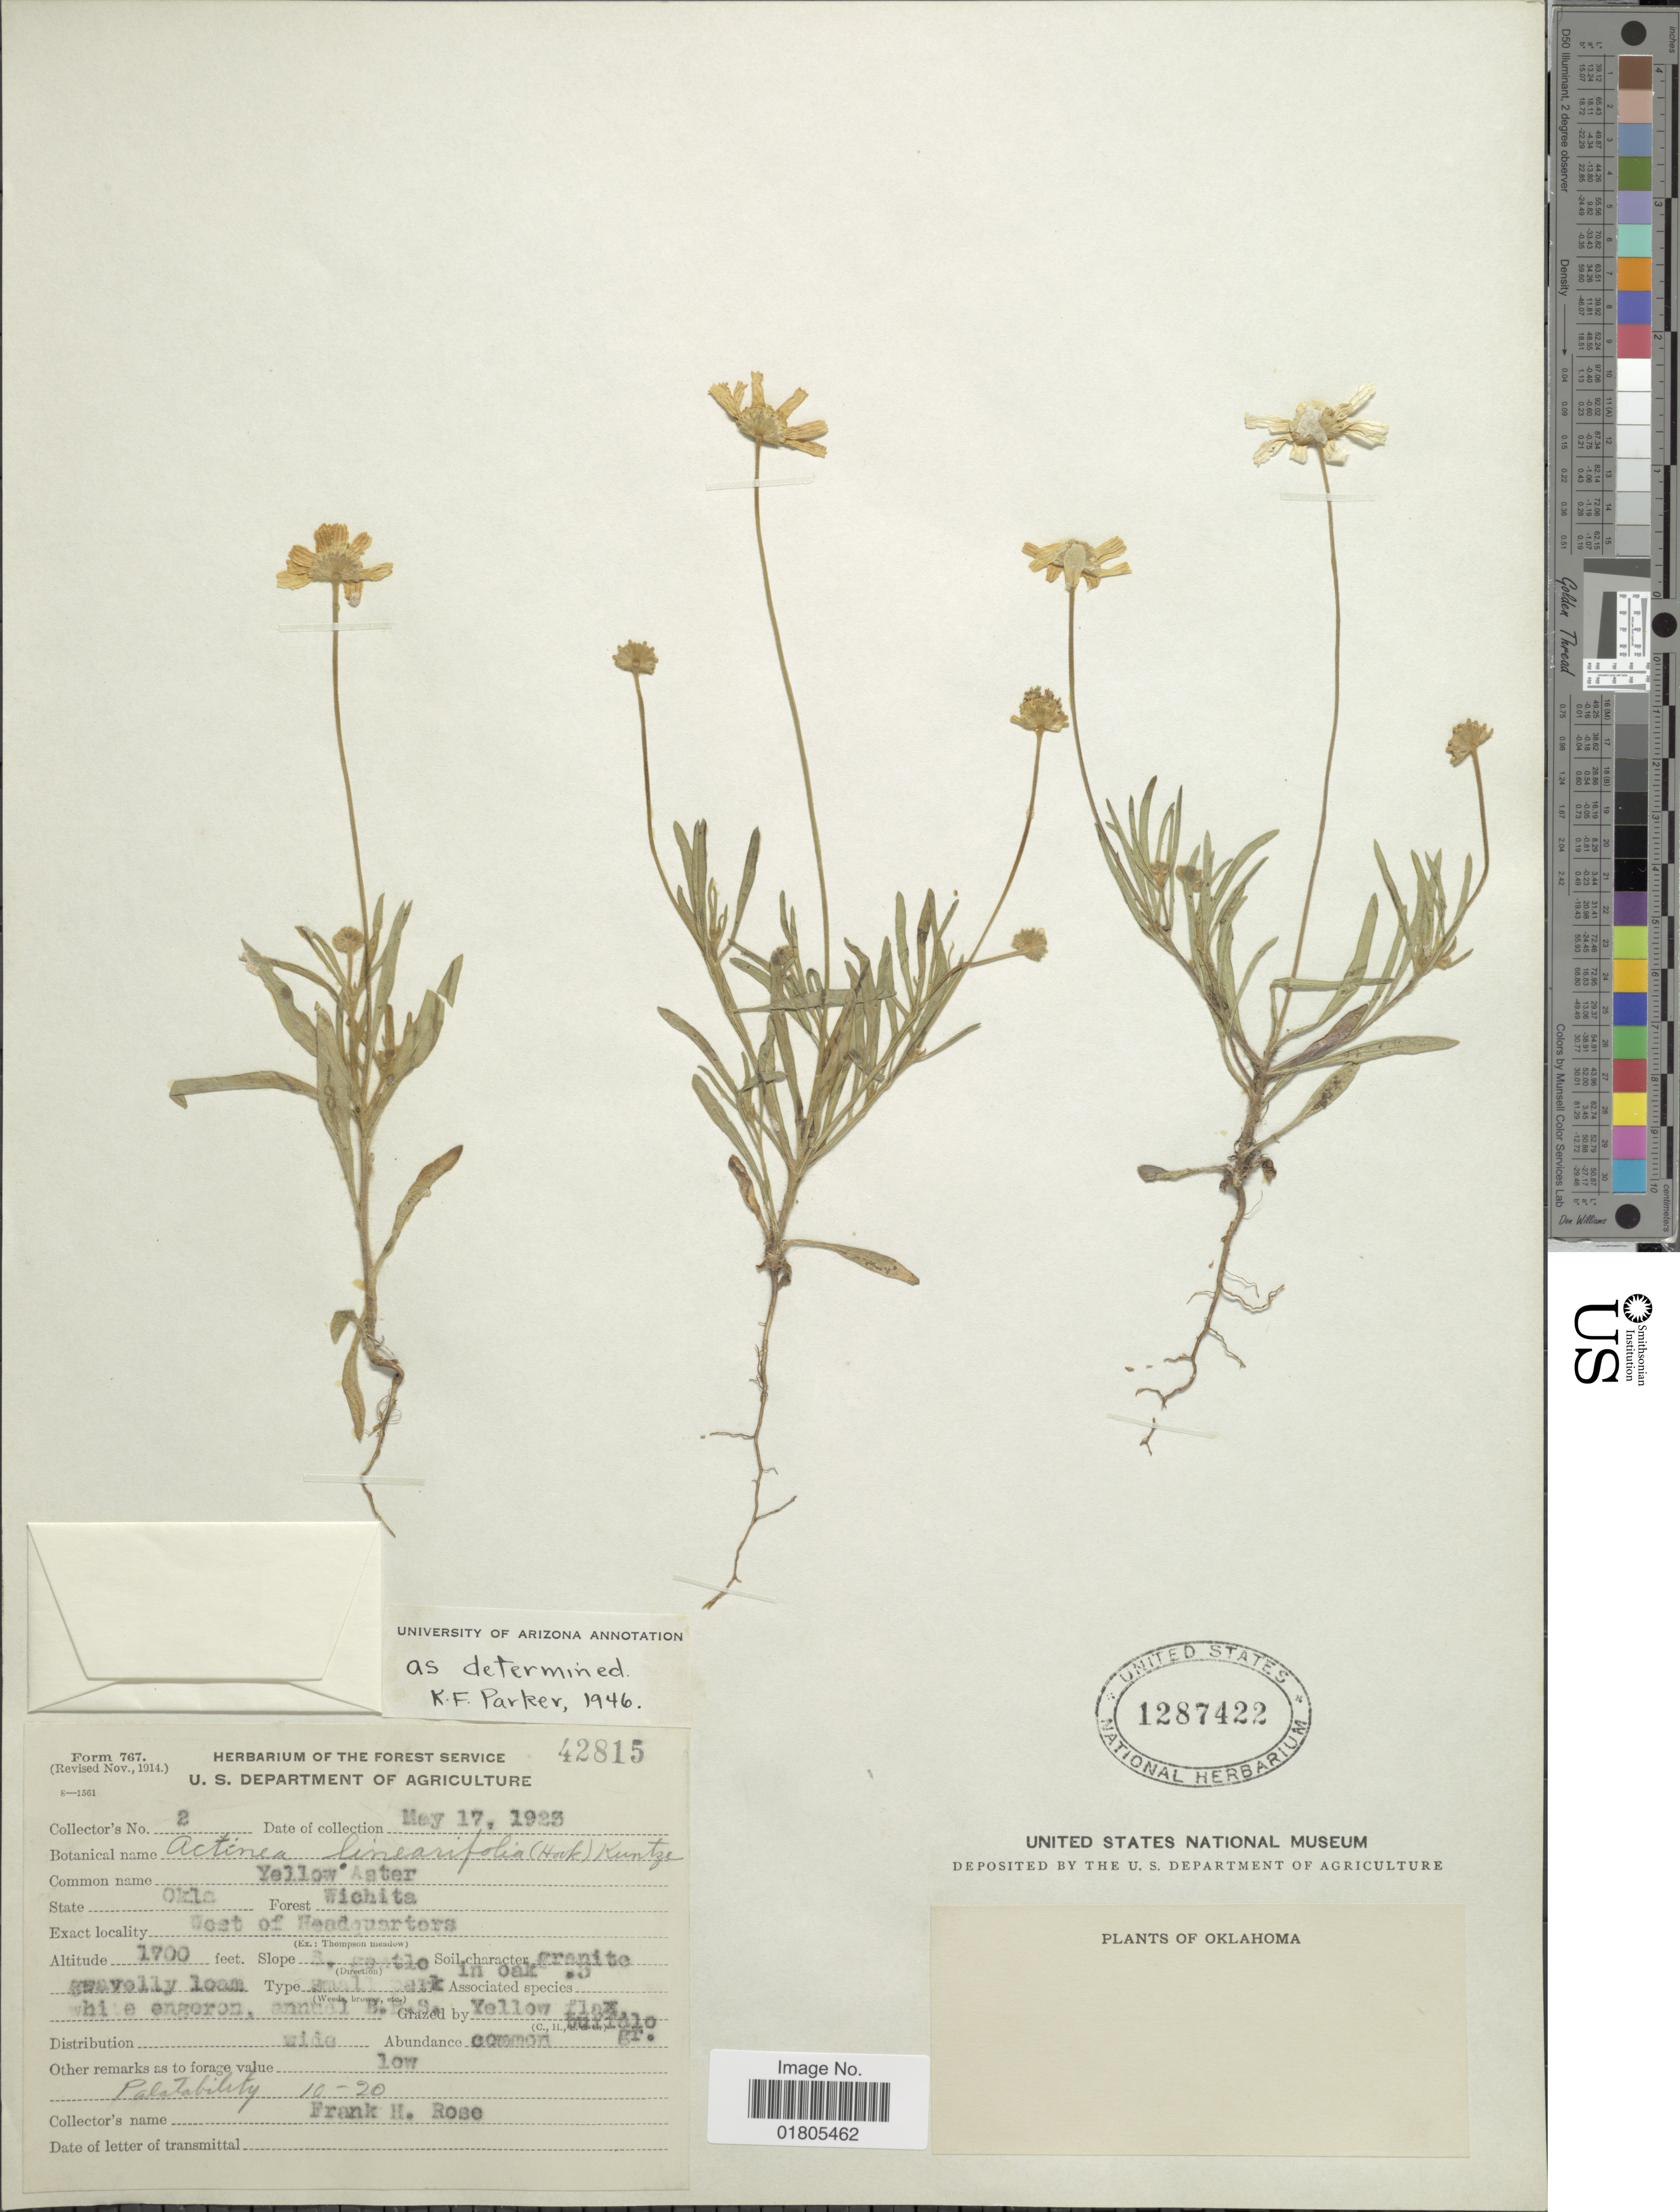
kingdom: Plantae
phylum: Tracheophyta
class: Magnoliopsida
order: Asterales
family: Asteraceae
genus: Actinea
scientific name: Actinea linearifolia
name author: (Hook.) Kuntze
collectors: F. H. Rose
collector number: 2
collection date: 1923-05-17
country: United States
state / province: Oklahoma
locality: State Okla. Forest Wichita. West of Headquarters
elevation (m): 518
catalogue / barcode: US 1287422